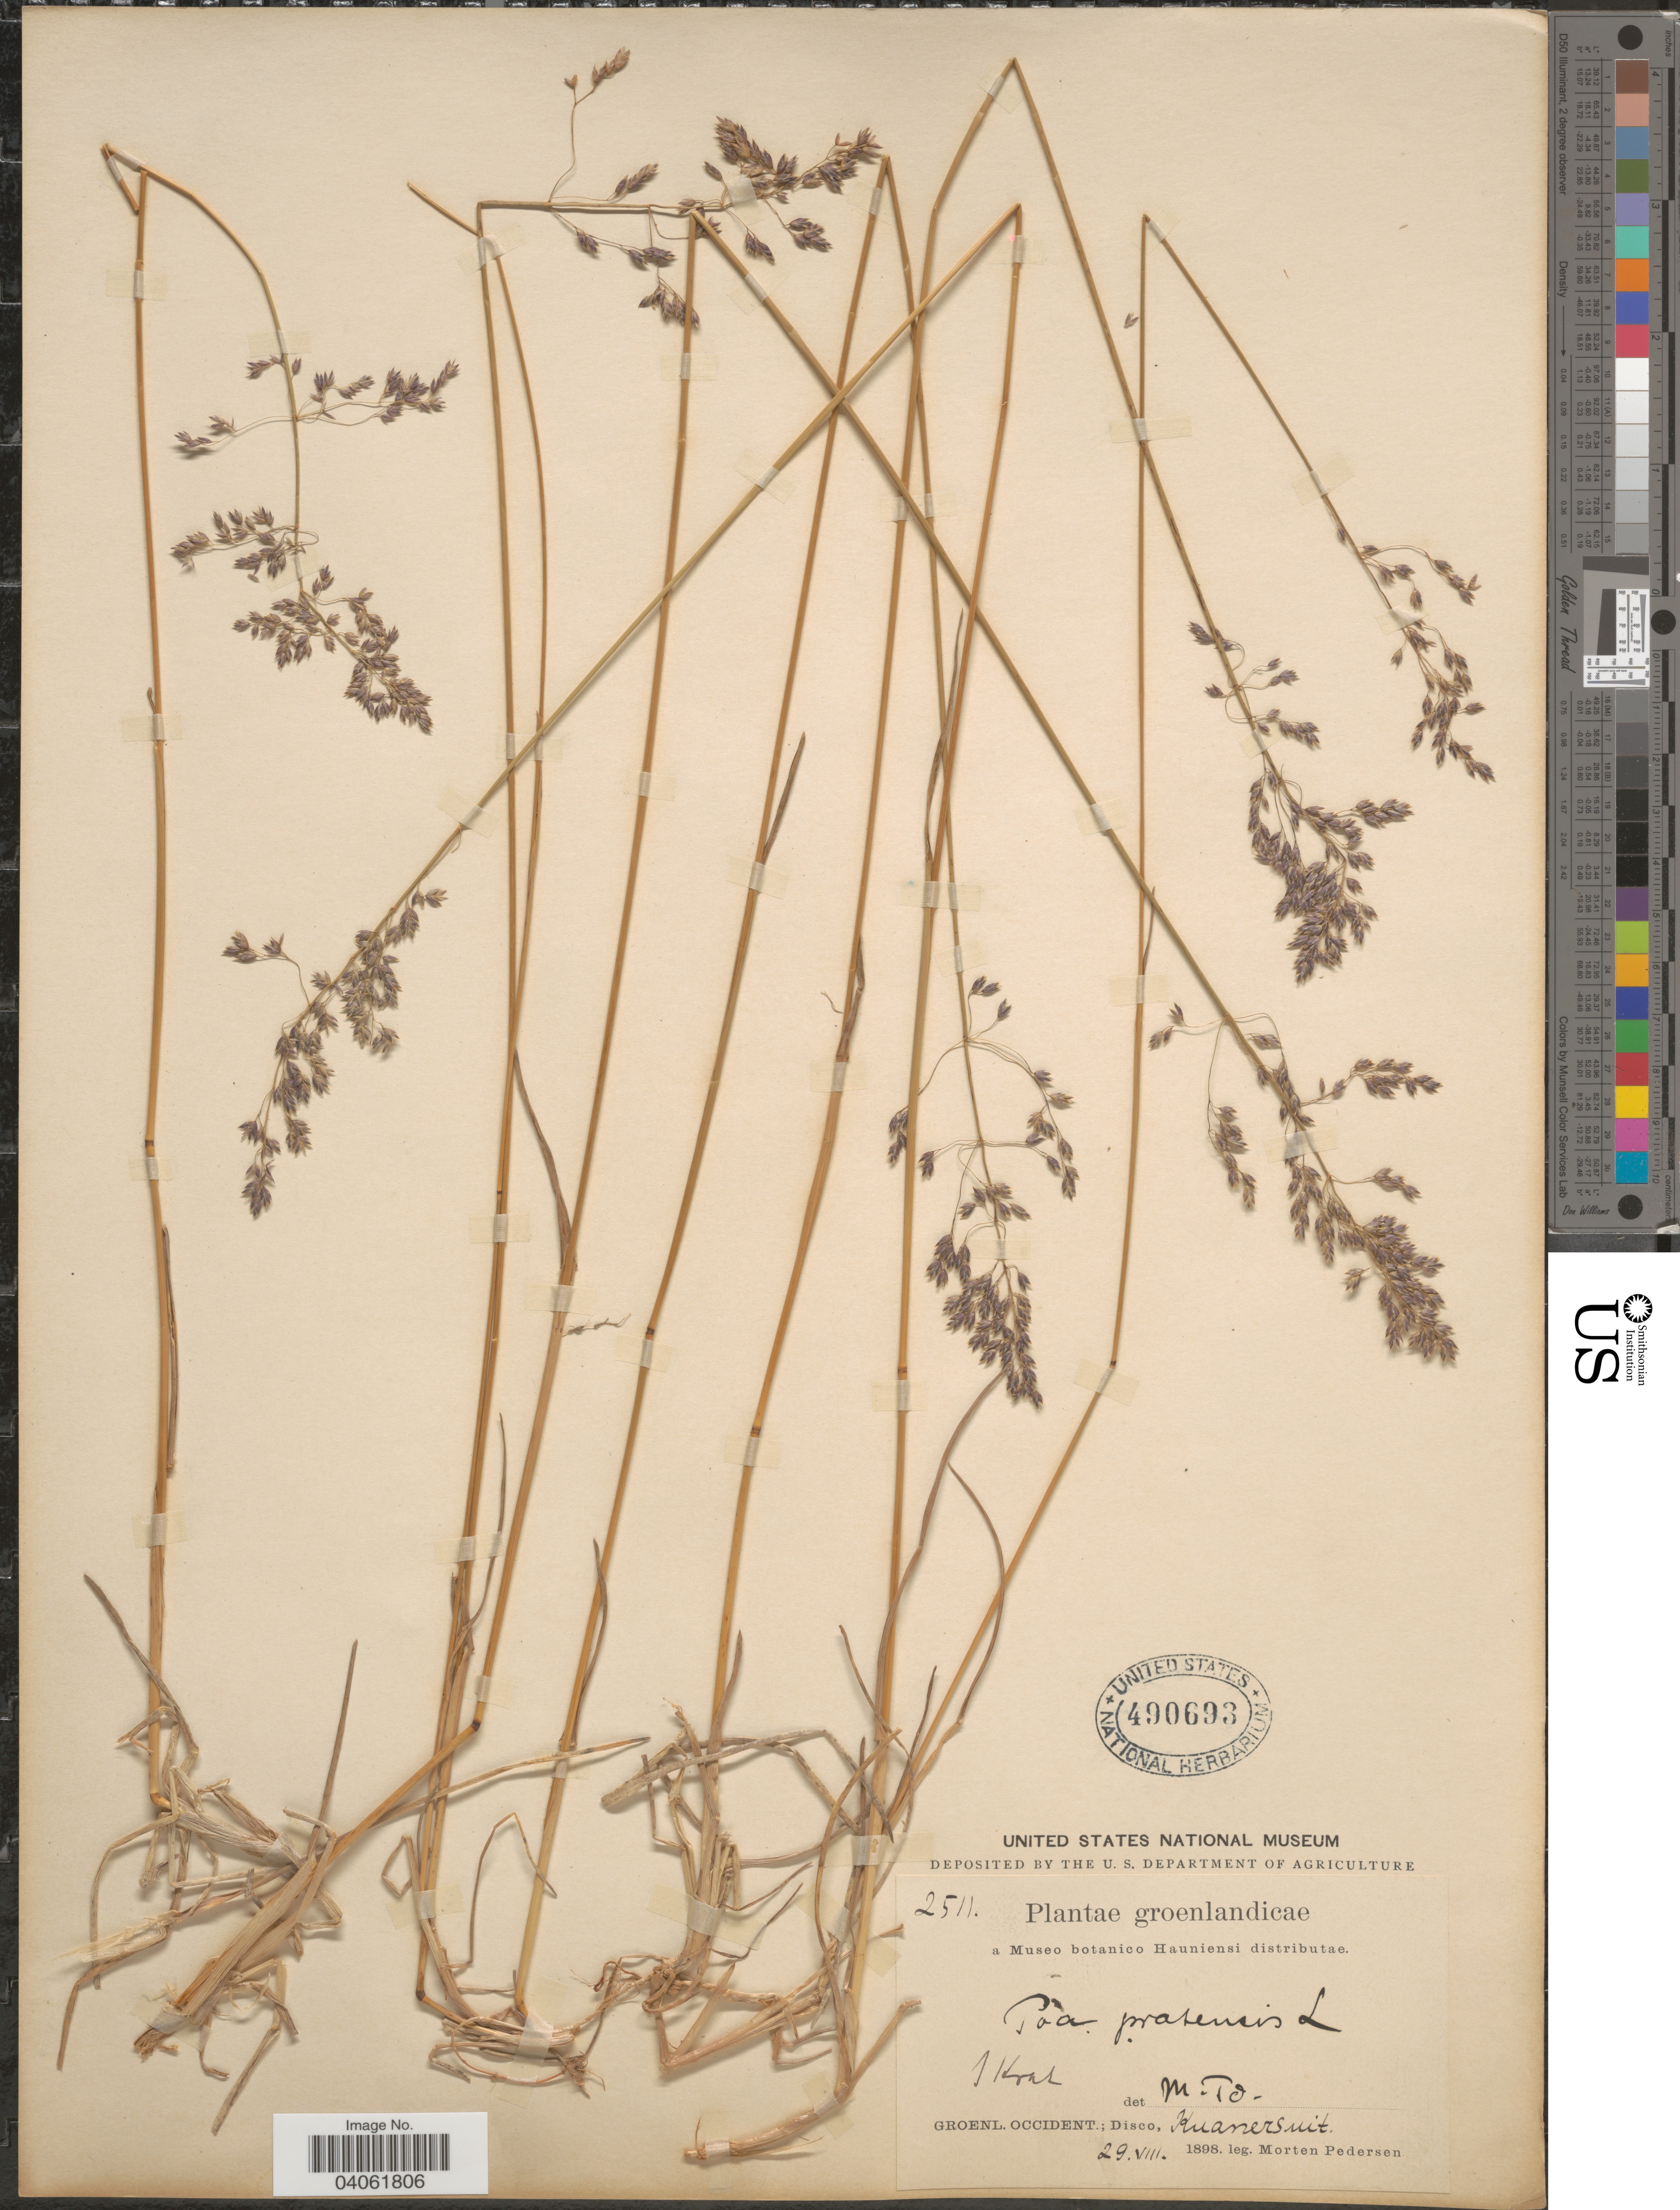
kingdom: Plantae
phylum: Tracheophyta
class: Liliopsida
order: Poales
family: Poaceae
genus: Poa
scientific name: Poa pratensis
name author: L.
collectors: M. Pedersen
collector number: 2511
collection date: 1898-08-29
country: Greenland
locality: Groenlandicae. Groenl. Occident.; Disco, Kuanersuit.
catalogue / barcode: US 490693